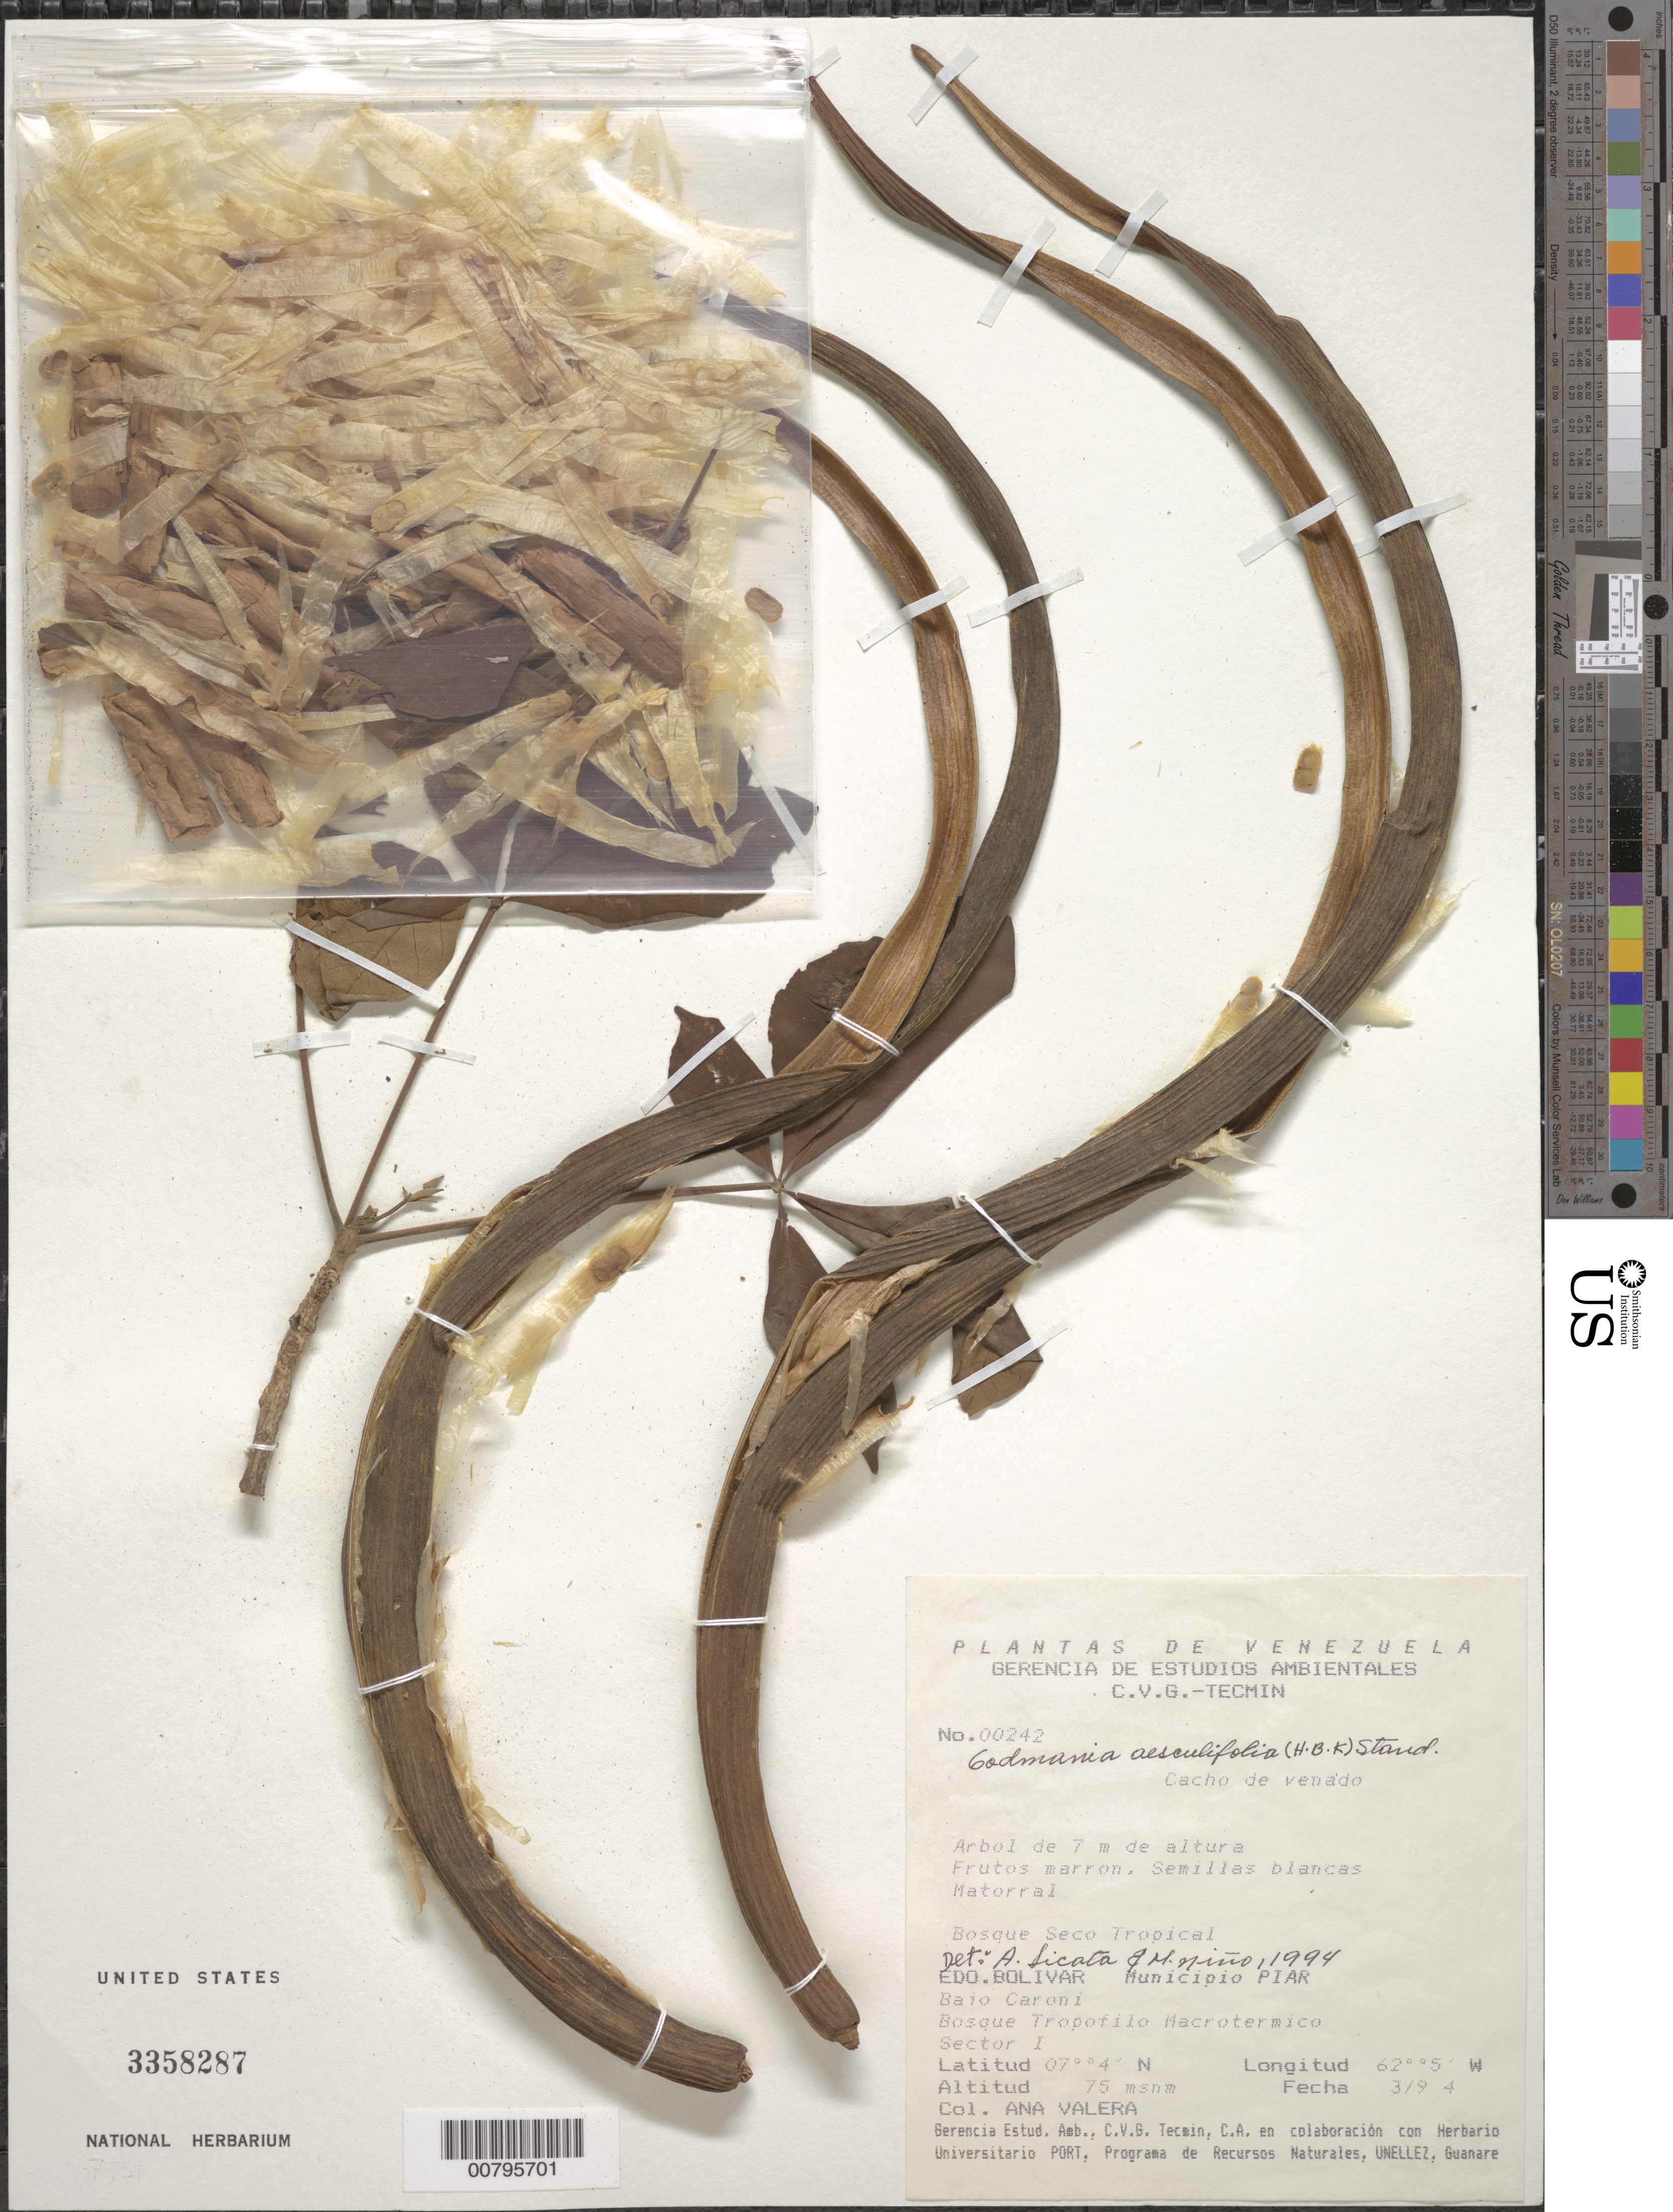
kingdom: Plantae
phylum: Tracheophyta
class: Magnoliopsida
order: Lamiales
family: Bignoniaceae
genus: Godmania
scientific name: Godmania aesculifolia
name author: Standl.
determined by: Licata, A.; Niño, S. M.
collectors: A. Valera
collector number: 242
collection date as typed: Mar-94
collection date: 1994-03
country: Venezuela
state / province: Bolívar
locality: Mun. Piar, Bajo Caroní, Bosque Tropofilo Macrotermico, Sector I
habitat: Bosque Seco Tropical; bosque tropofilo macrotermico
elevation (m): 75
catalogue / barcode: US 3358287